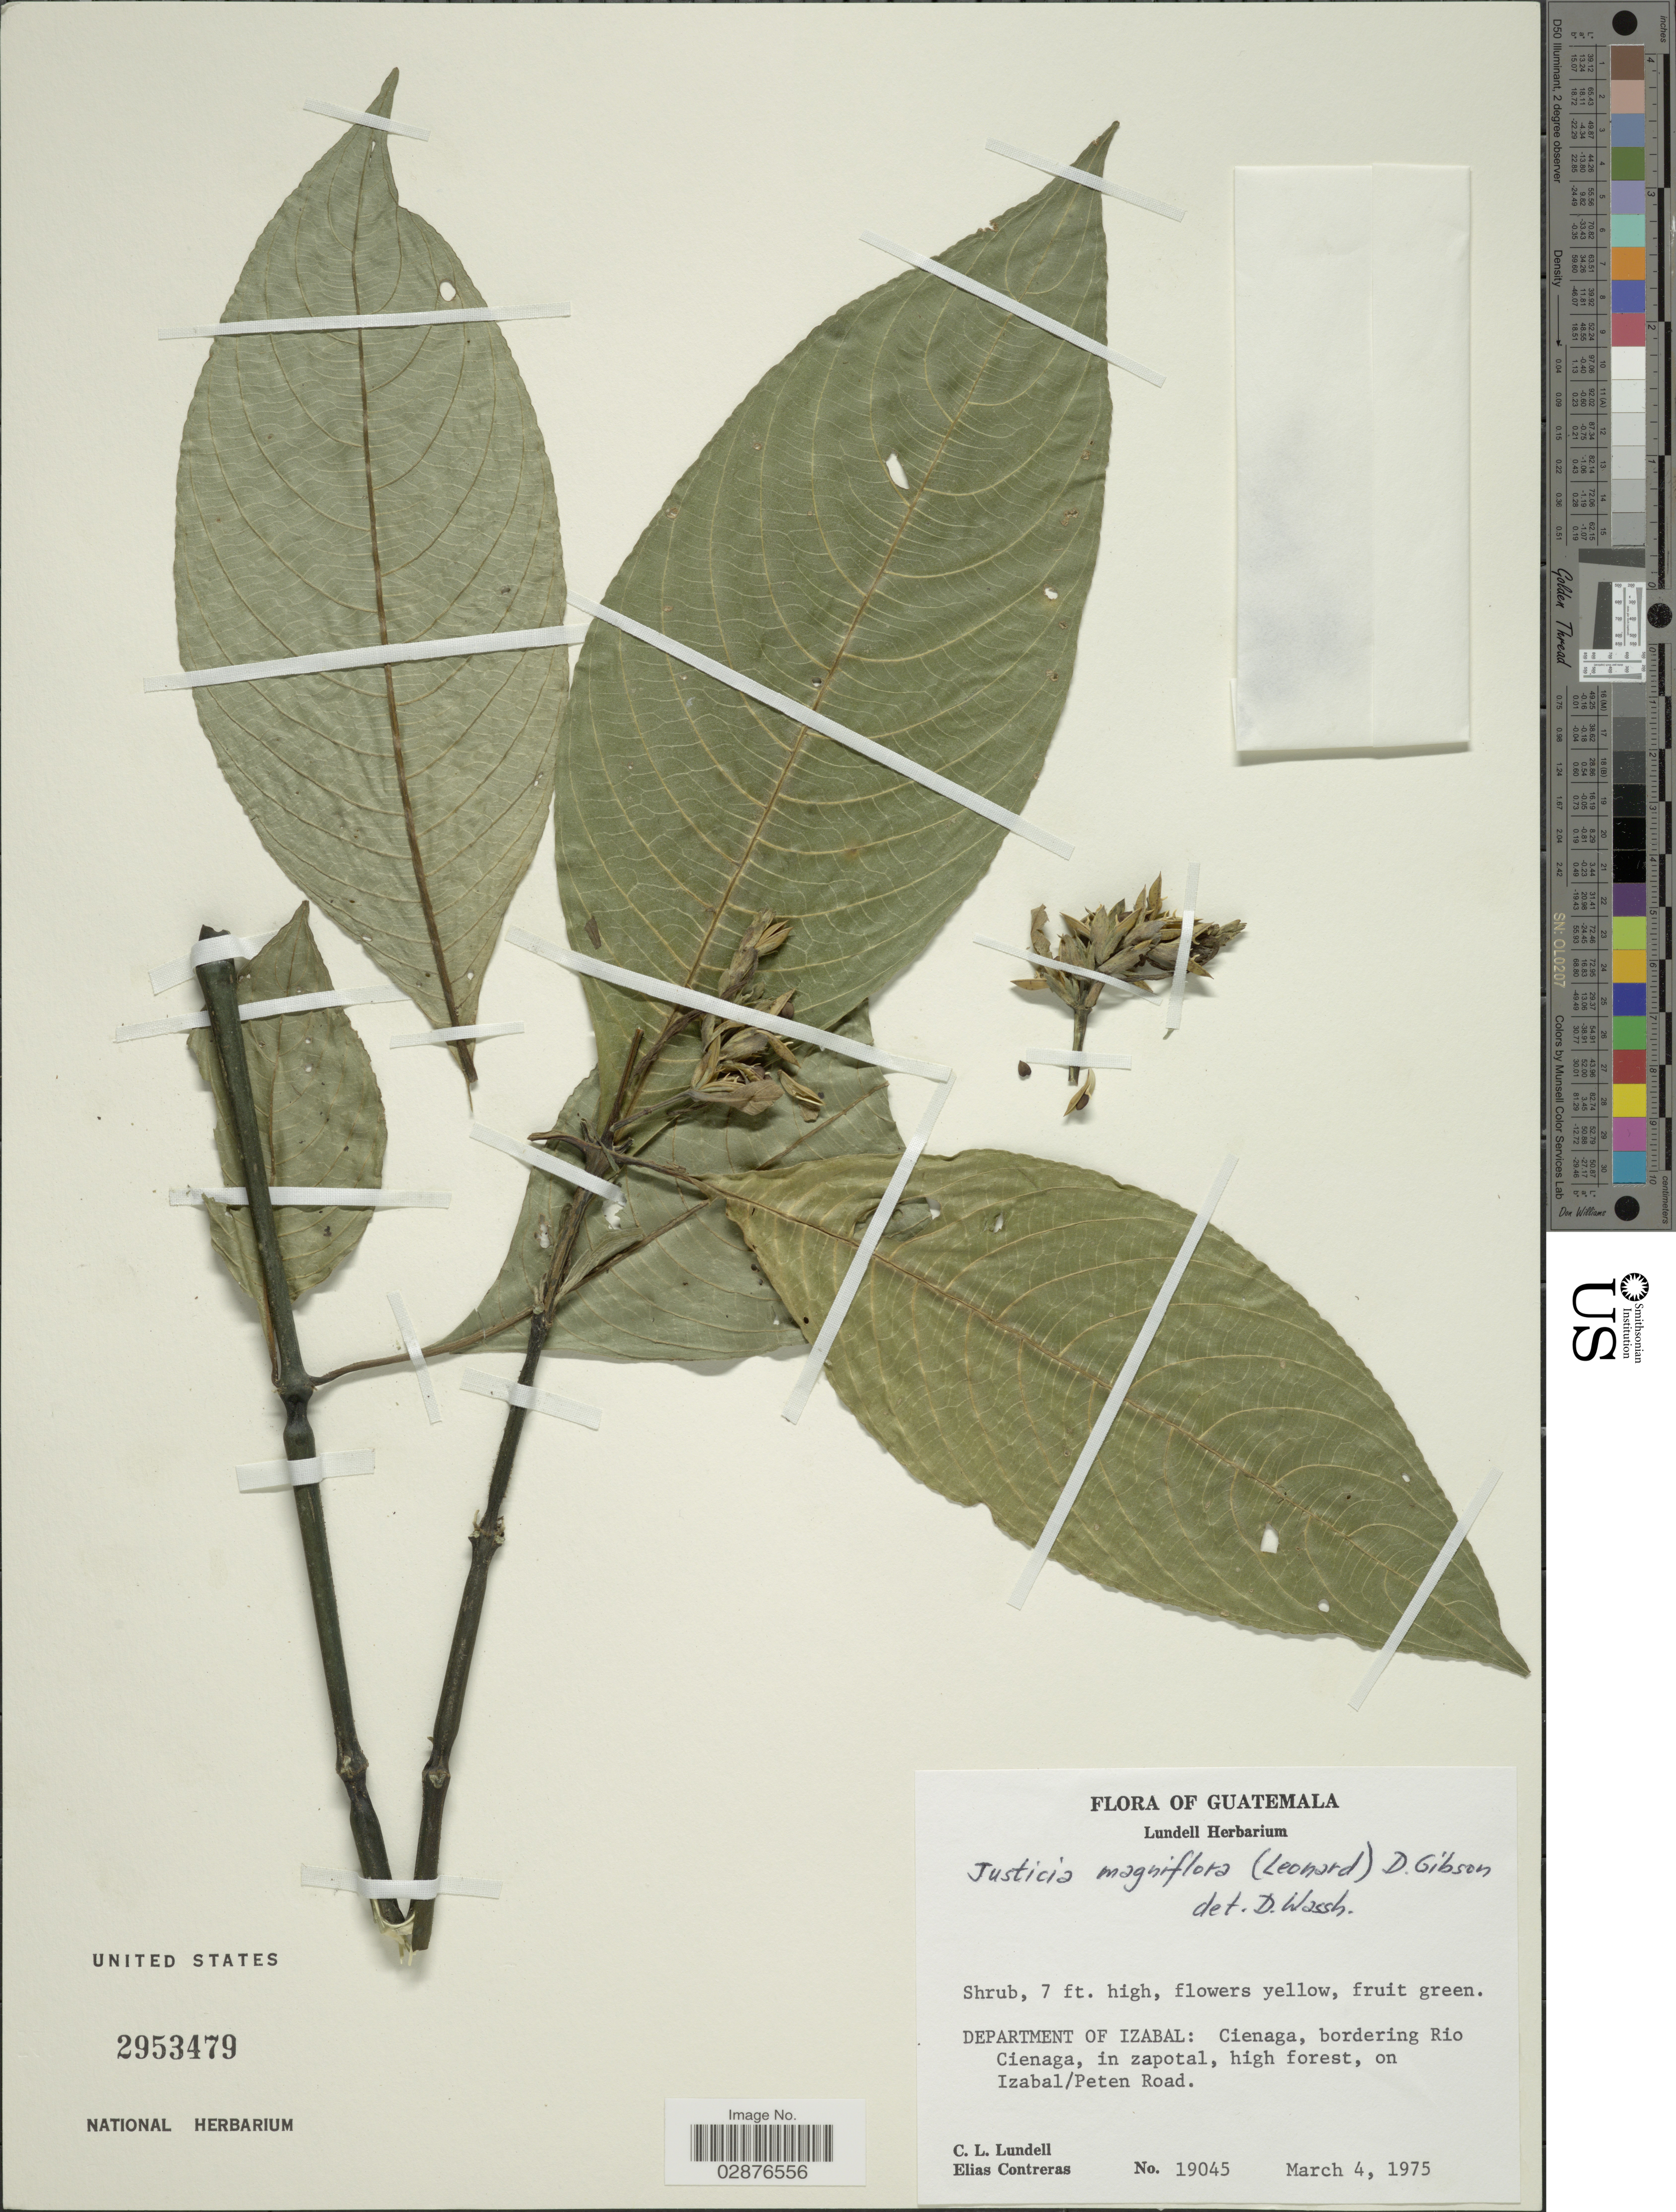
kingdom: Plantae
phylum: Tracheophyta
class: Magnoliopsida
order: Lamiales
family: Acanthaceae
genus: Justicia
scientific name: Justicia magniflora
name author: (S.F. Blake) D.N. Gibson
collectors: C. L. Lundell & E. Contreras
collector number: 19045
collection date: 1975-03-04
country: Guatemala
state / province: Izabal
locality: Department of Izabal: Cienaga, bordering Rio Cienaga, in zapotal, high forest, on Izabal/Peten Road.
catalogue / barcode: US 2953479